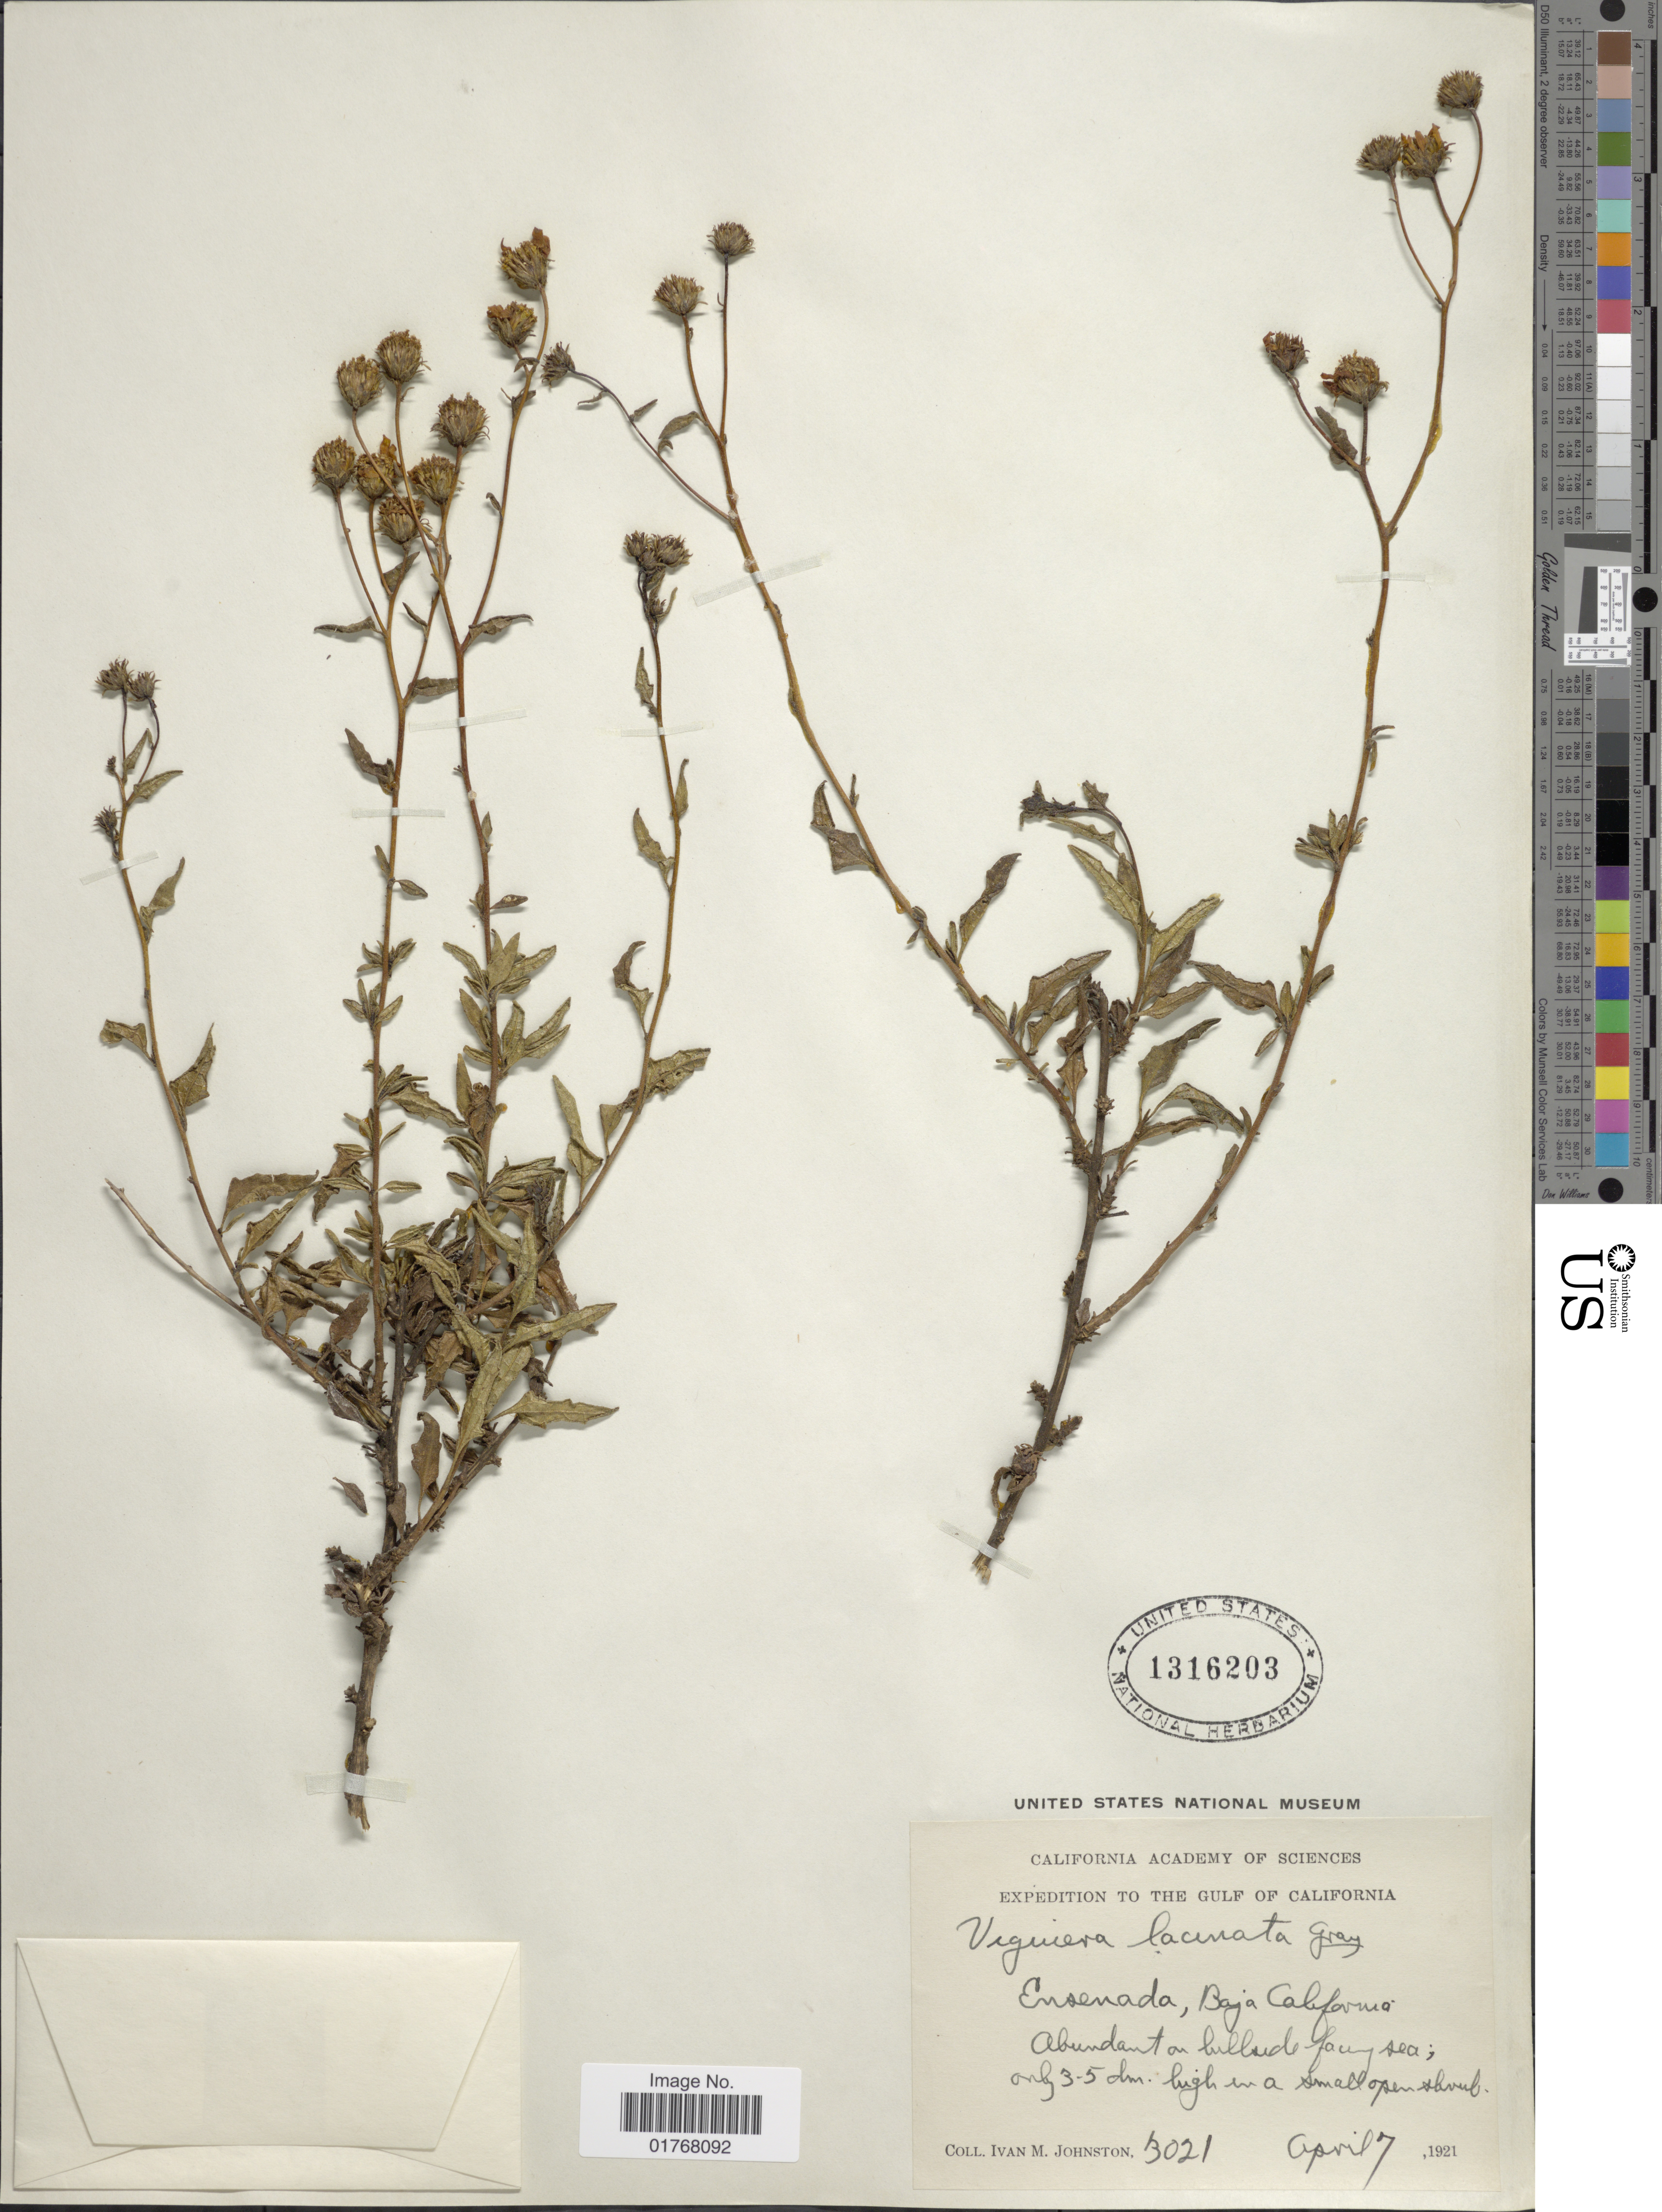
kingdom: Plantae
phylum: Tracheophyta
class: Magnoliopsida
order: Asterales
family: Asteraceae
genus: Viguiera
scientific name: Viguiera laciniata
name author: A. Gray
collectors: I.M. Johnston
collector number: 3021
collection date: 1921-04-07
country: Mexico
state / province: Baja California Sur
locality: The Gulf of California, Ensenada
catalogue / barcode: US 1316203